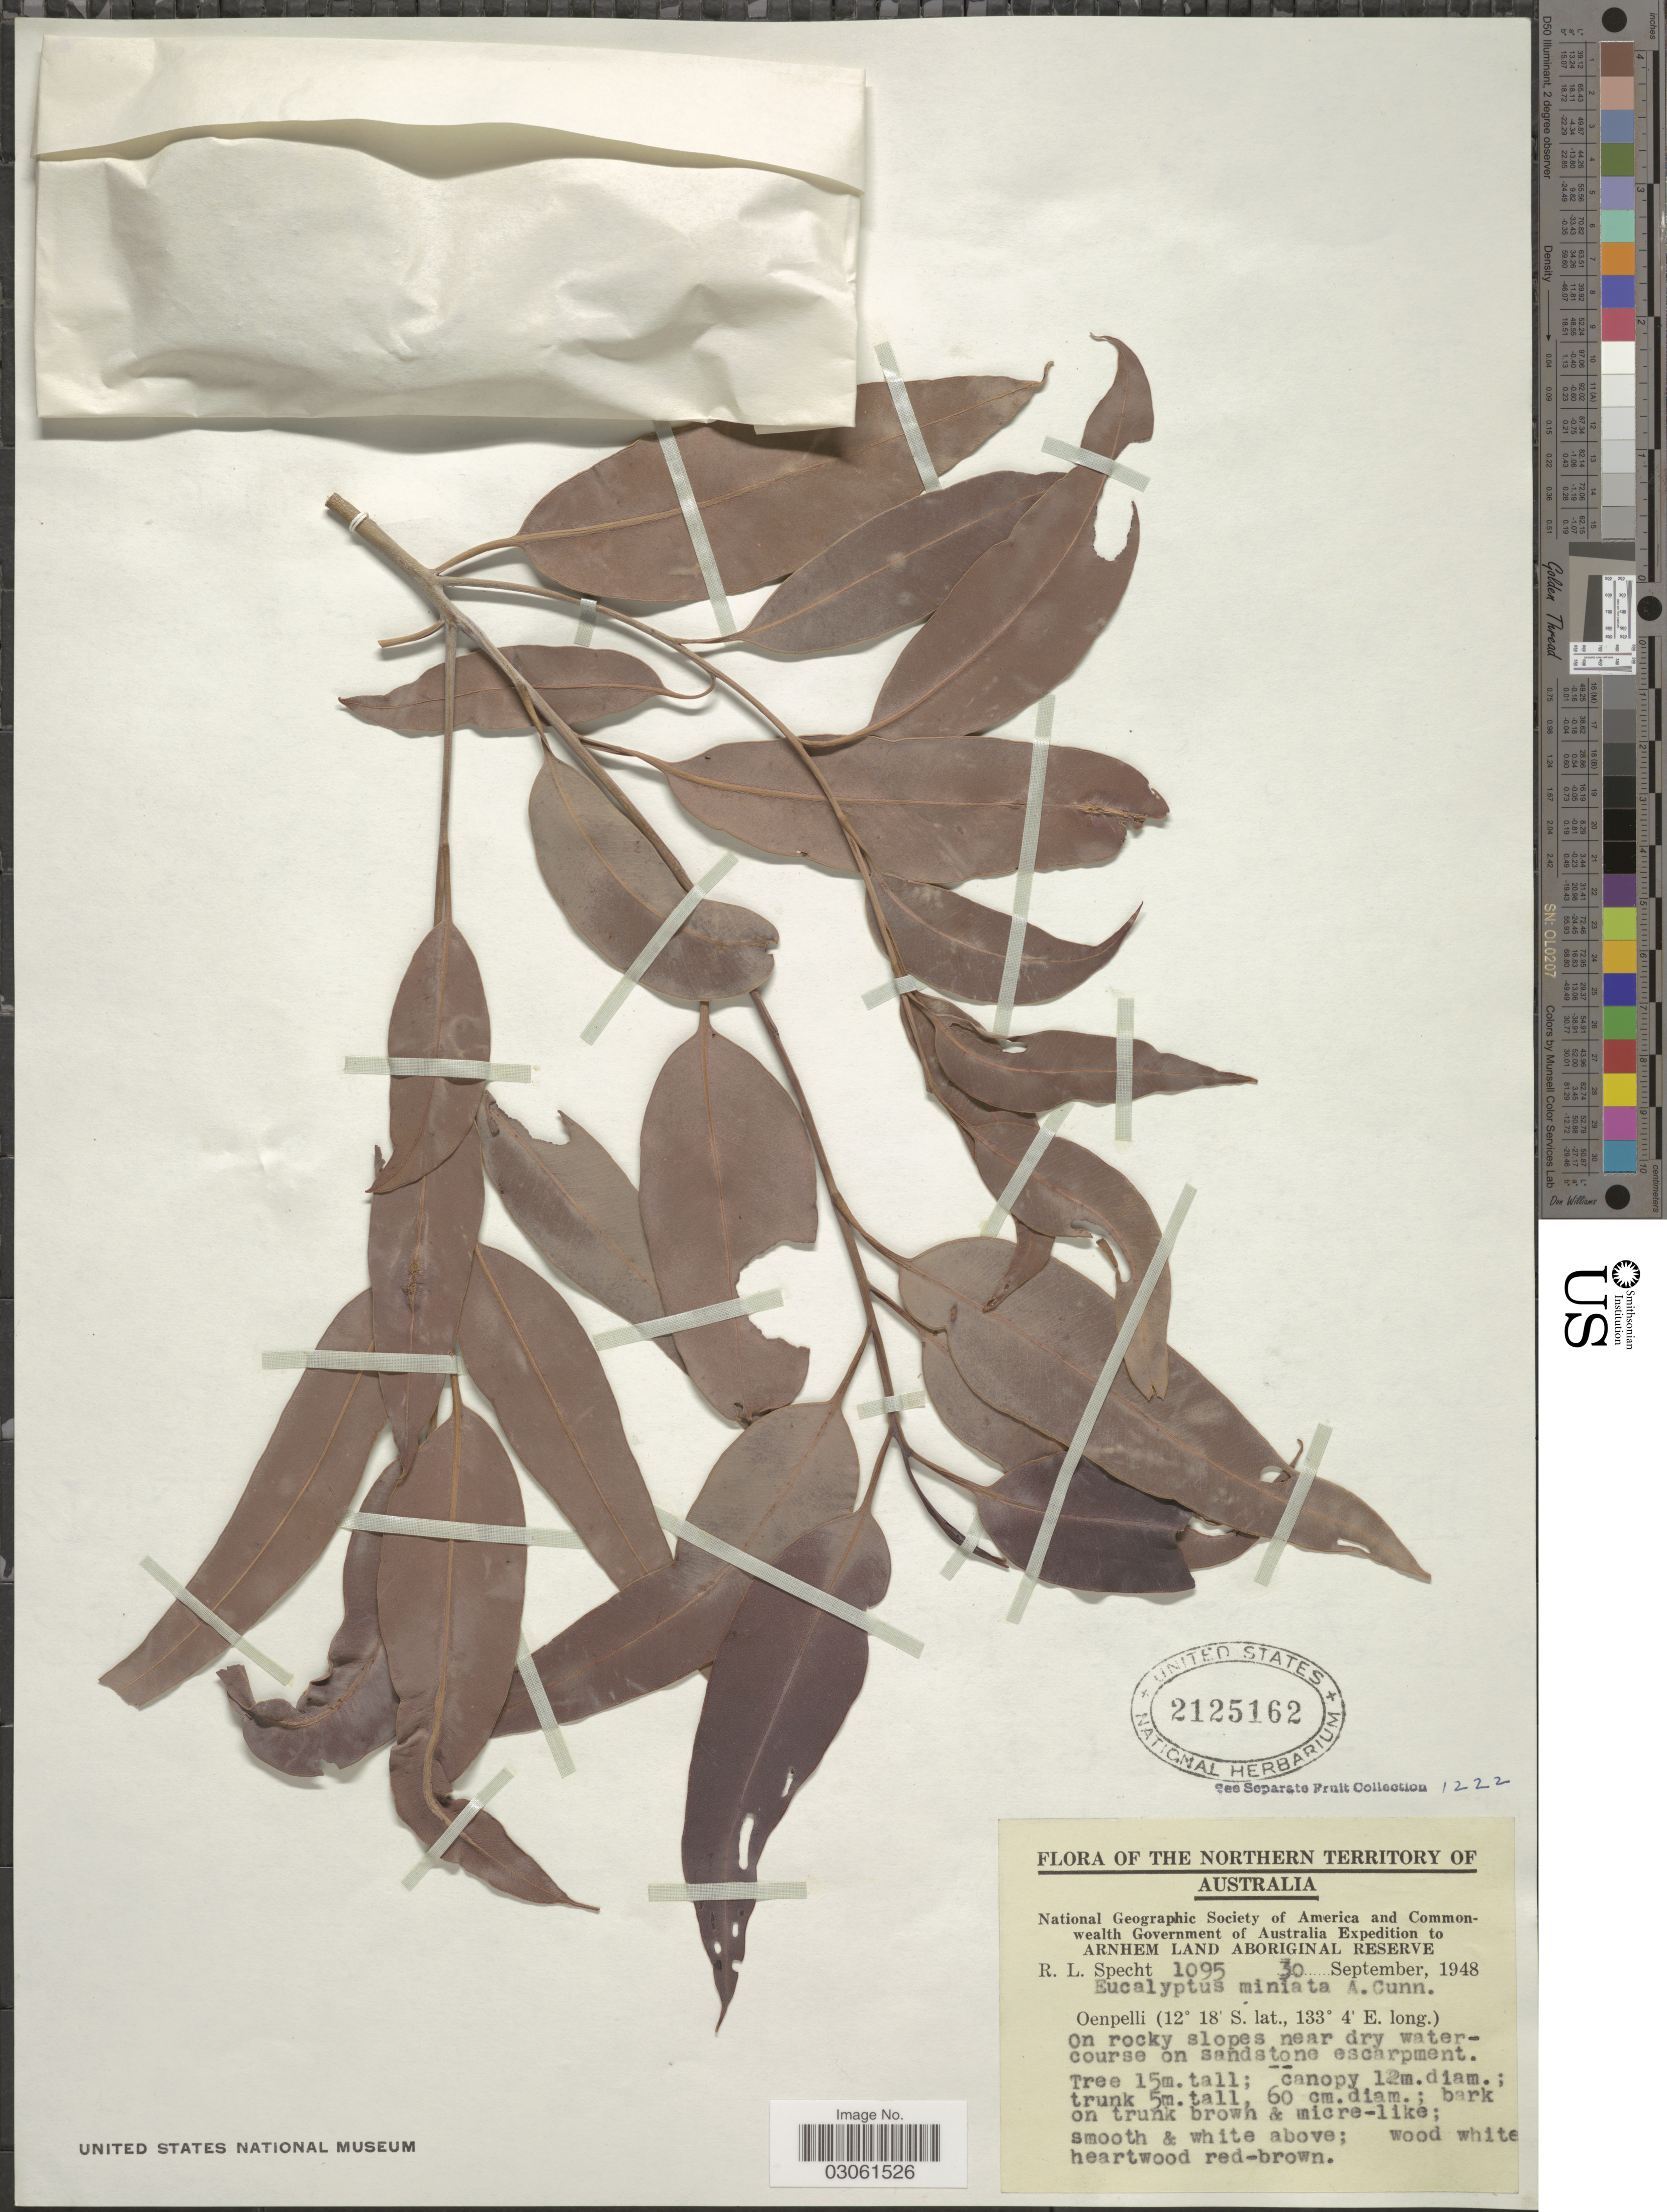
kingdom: Plantae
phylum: Tracheophyta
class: Magnoliopsida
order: Myrtales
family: Myrtaceae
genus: Eucalyptus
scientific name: Eucalyptus miniata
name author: Shauer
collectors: R. L. Specht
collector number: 1095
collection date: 1948-09-30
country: Australia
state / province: Northern Territory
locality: Oenpelli. Arnhem Land Aboriginal Reserve.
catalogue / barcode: US 2125162